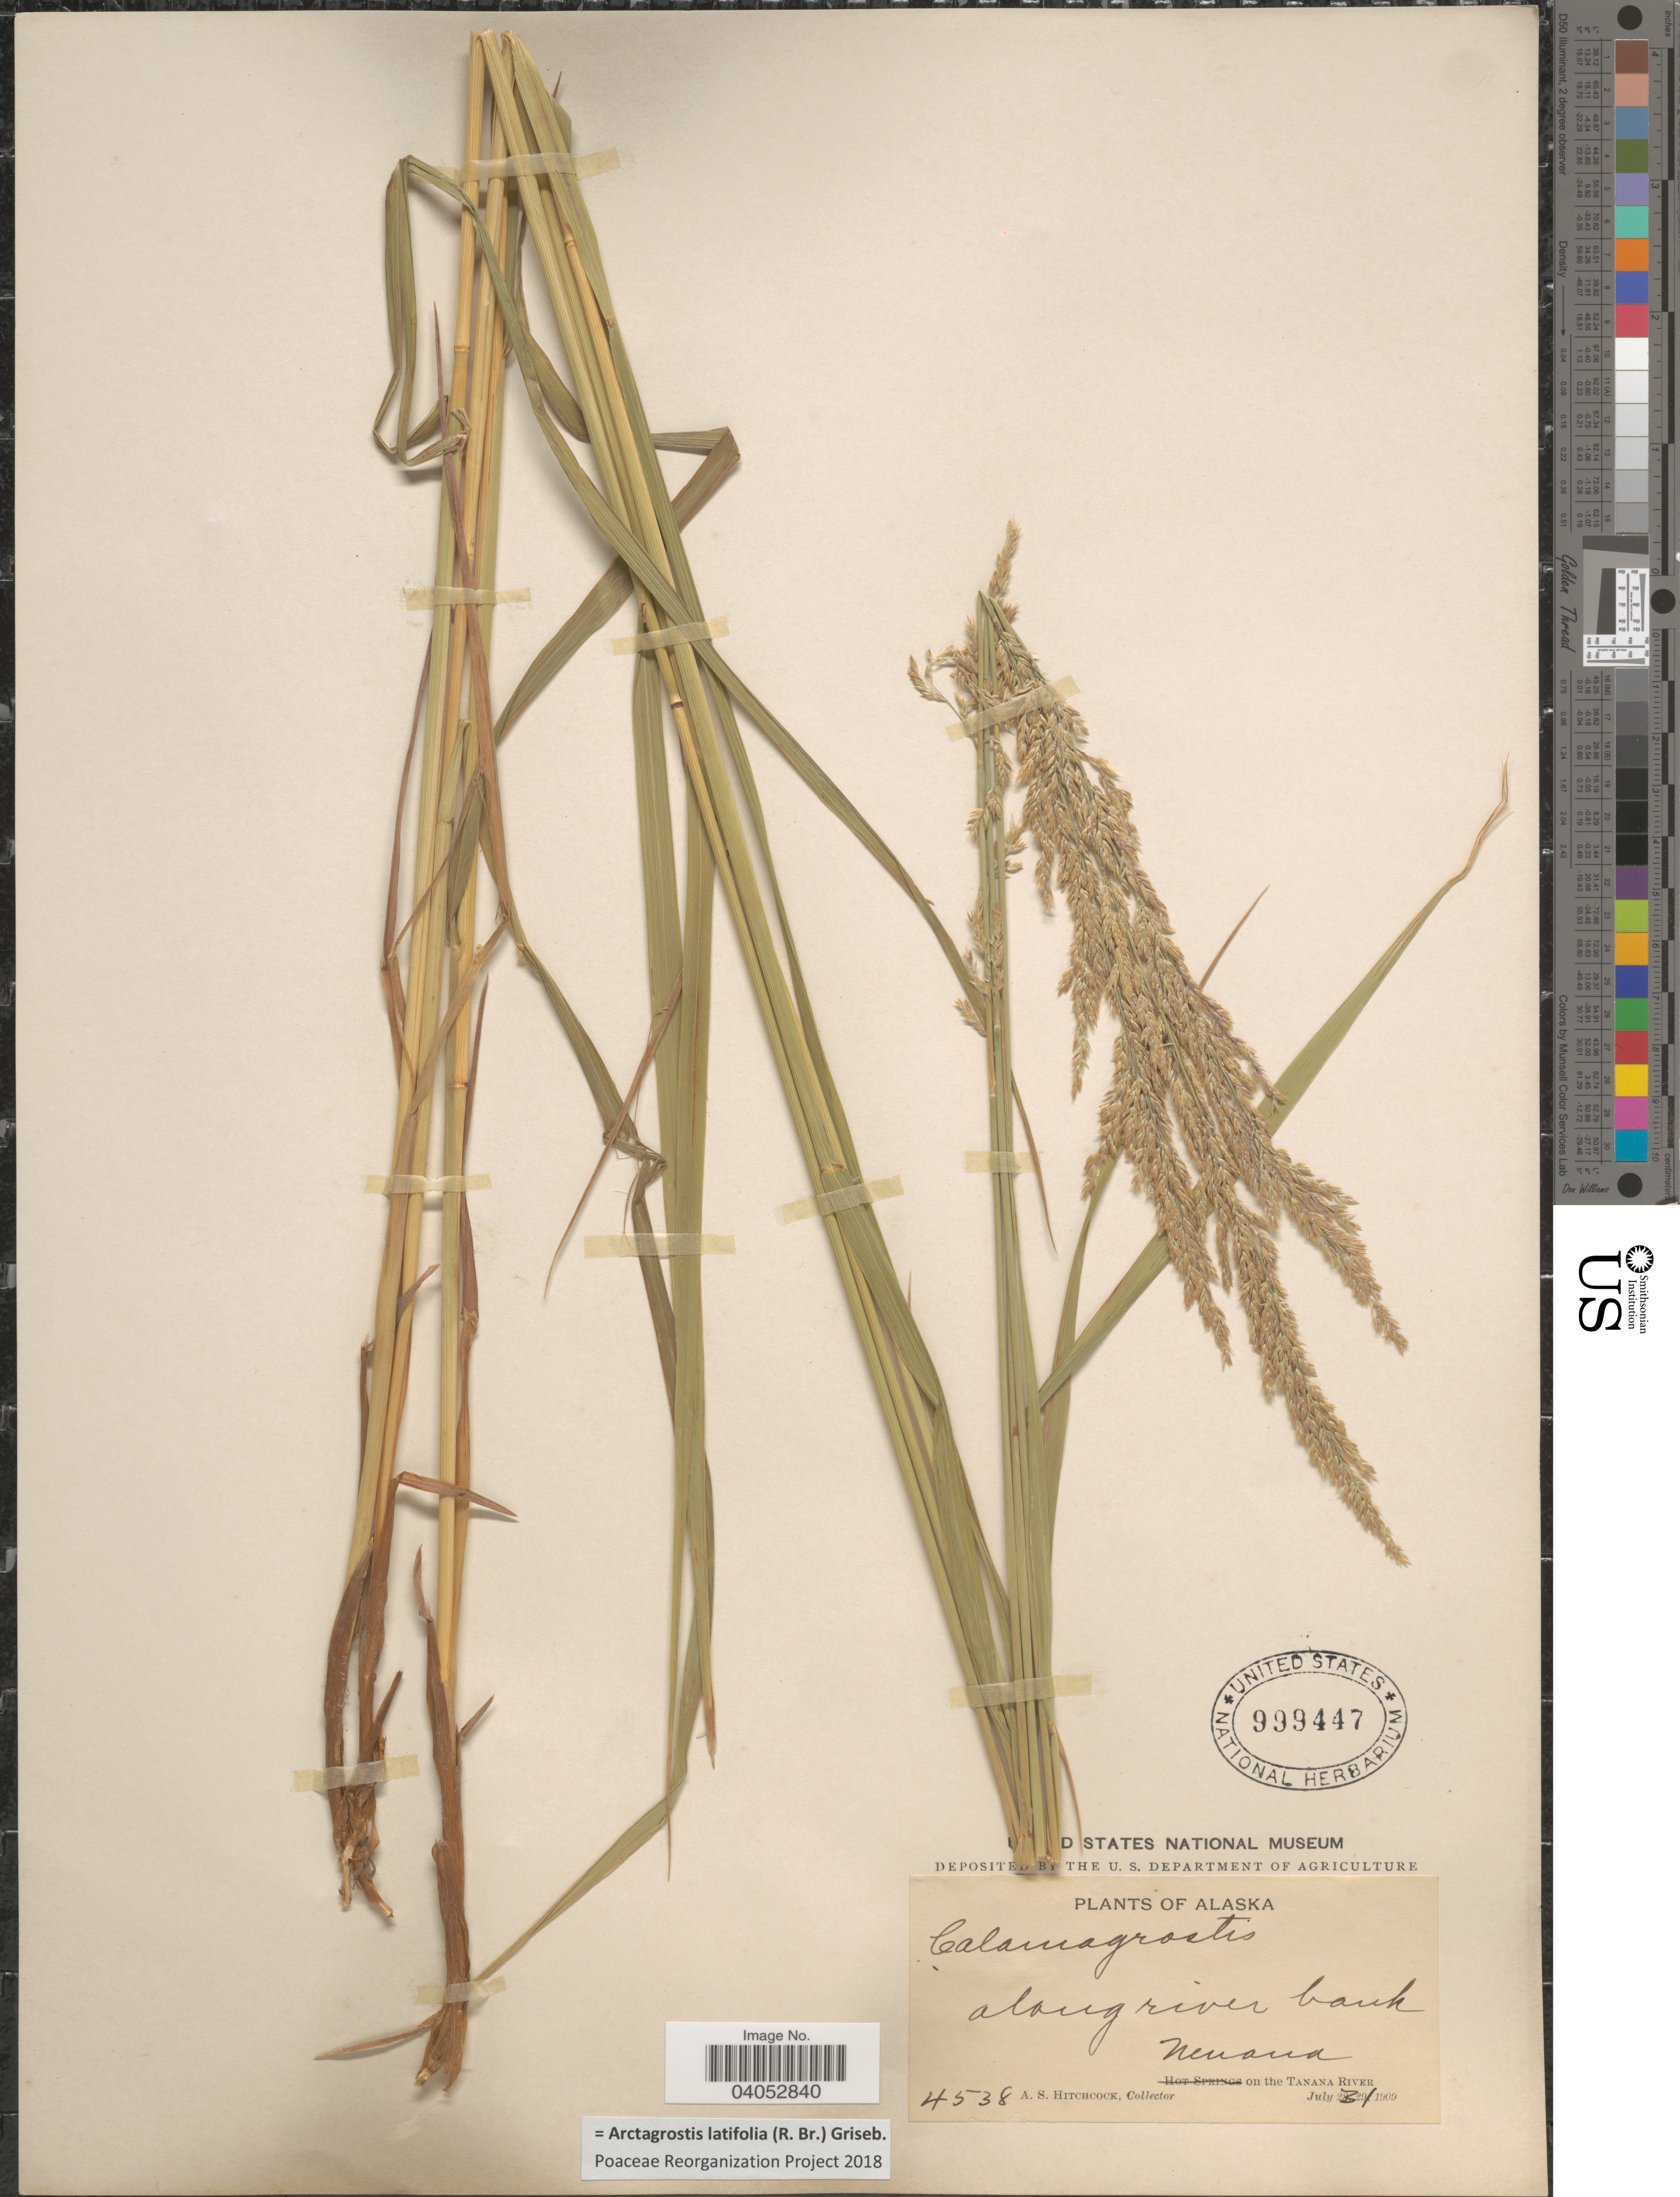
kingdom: Plantae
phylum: Tracheophyta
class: Liliopsida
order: Poales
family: Poaceae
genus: Arctagrostis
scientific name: Arctagrostis latifolia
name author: (R. Br.) Griseb.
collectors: A. S. Hitchcock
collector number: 4538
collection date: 1909-07-31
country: United States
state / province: Alaska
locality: Nenana on the Tanana River.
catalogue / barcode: US 999447